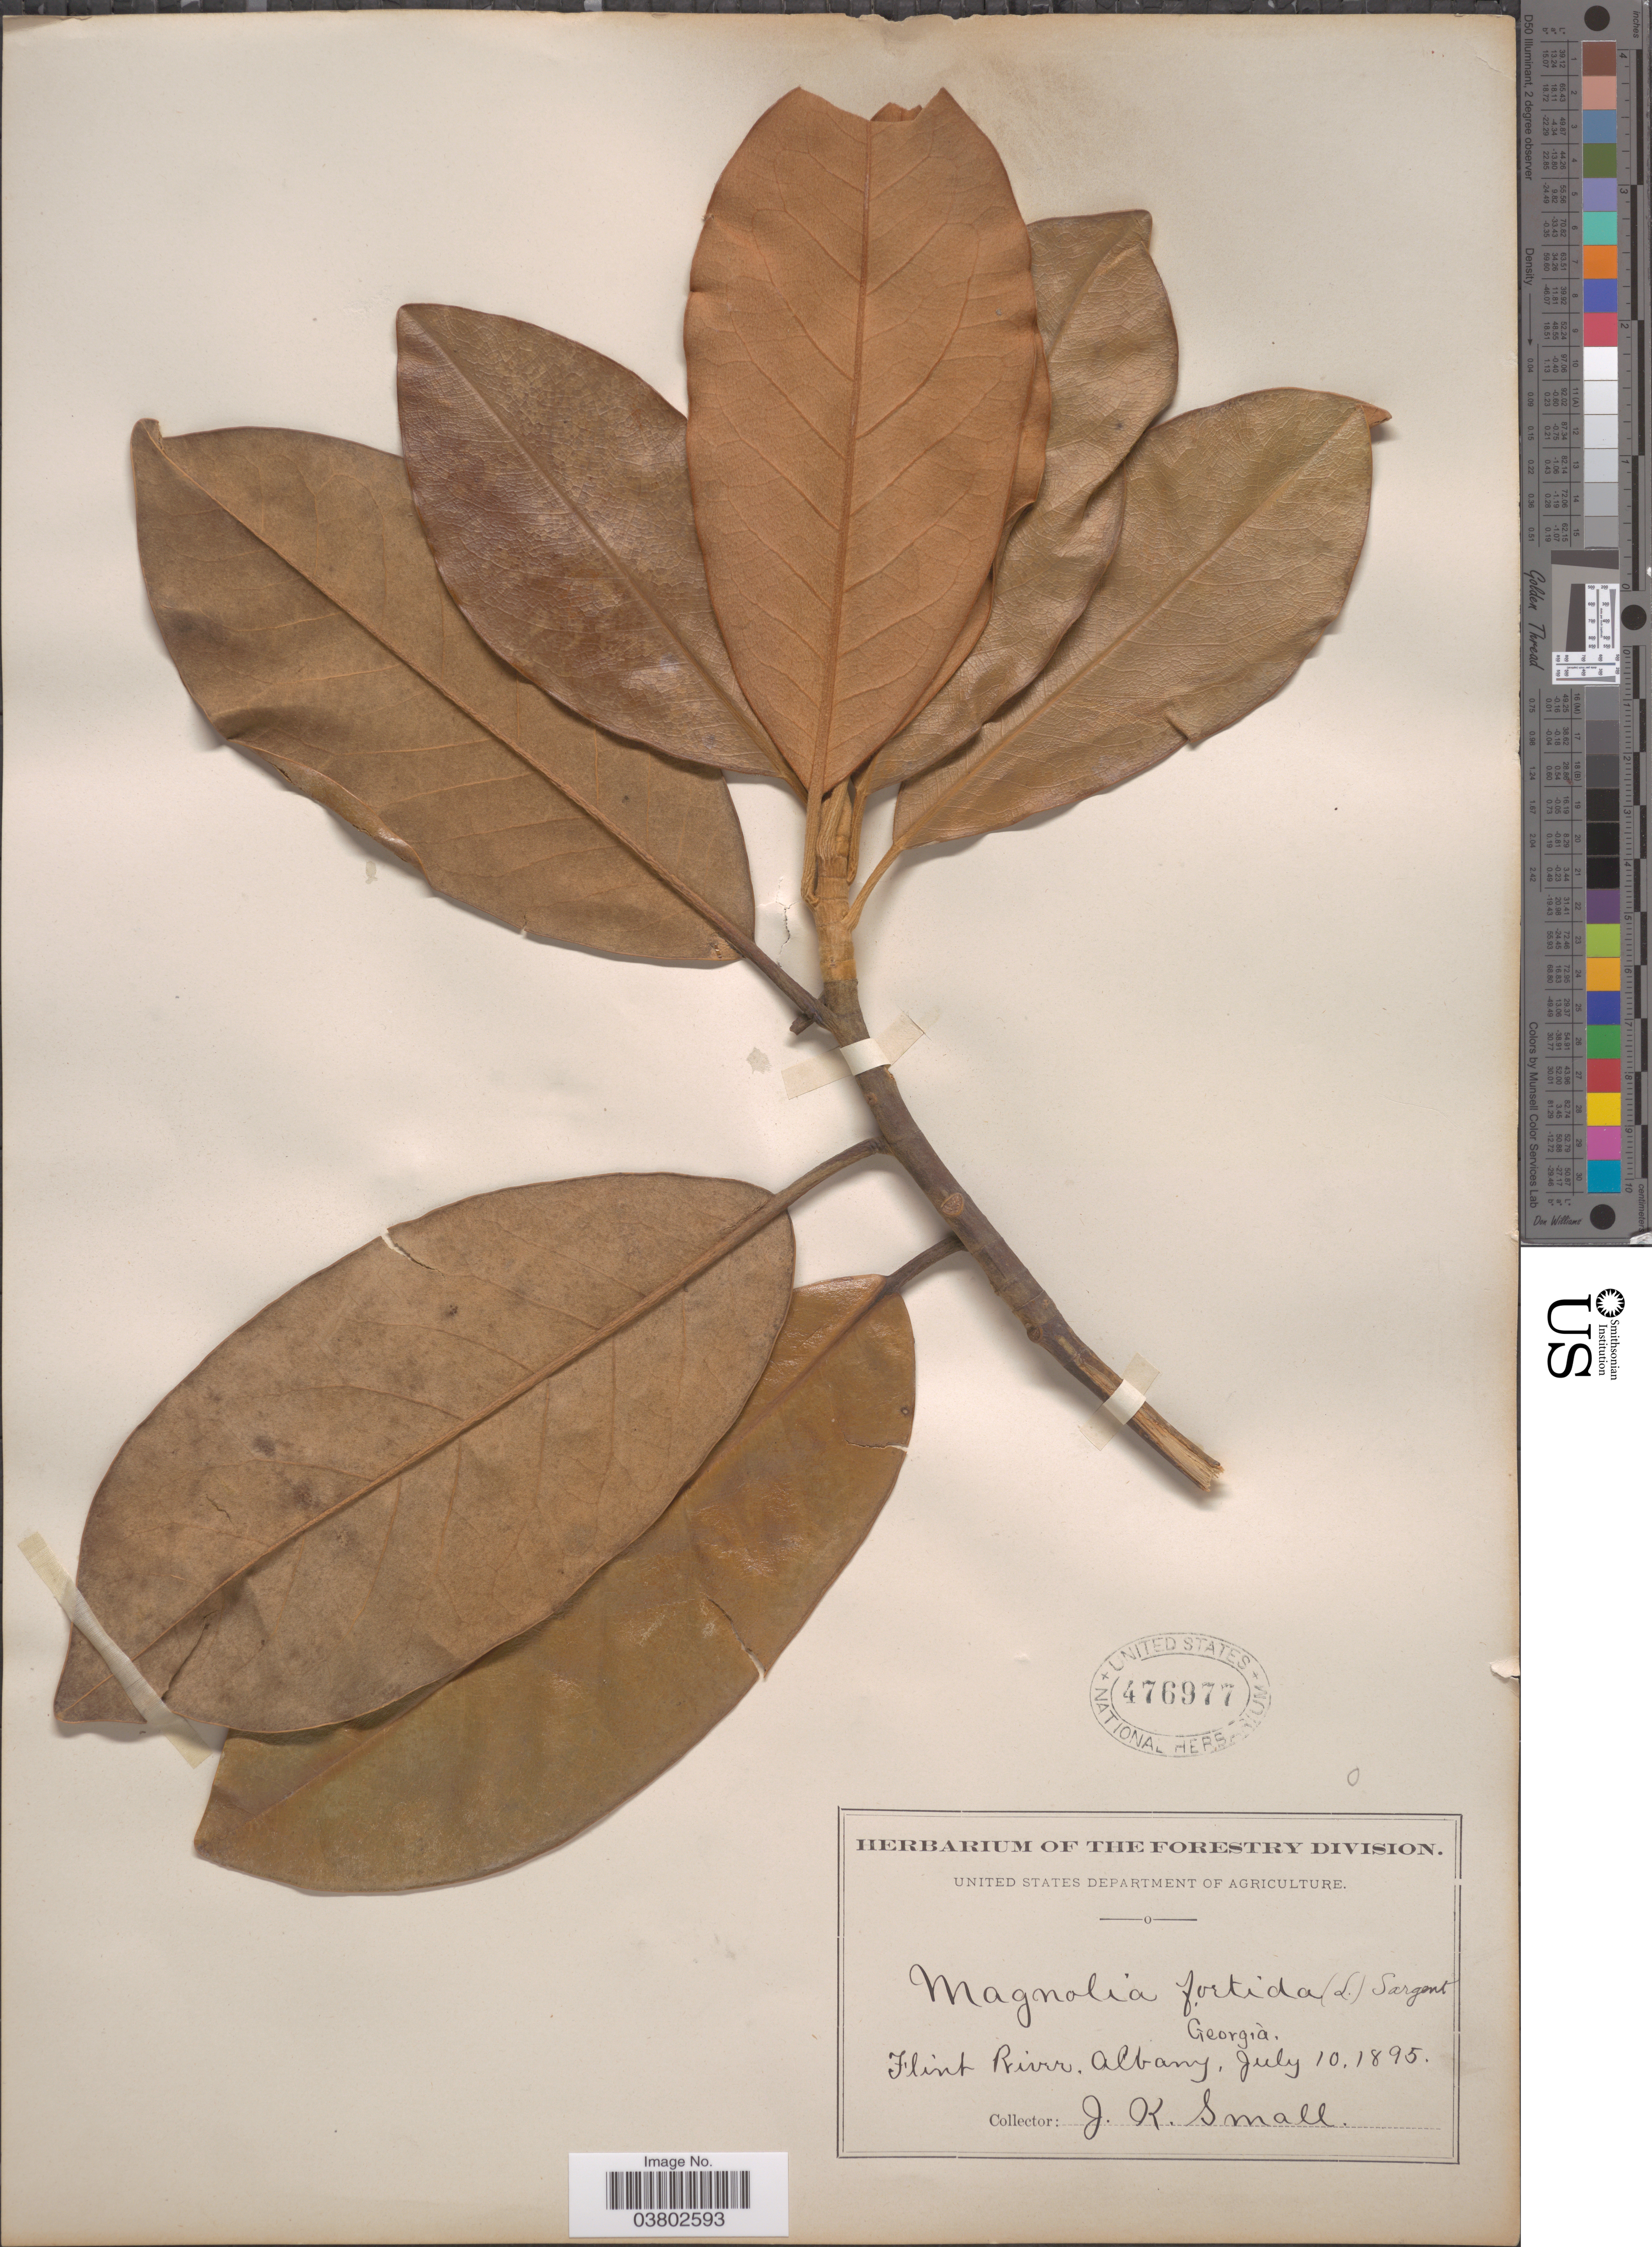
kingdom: Plantae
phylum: Tracheophyta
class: Magnoliopsida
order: Magnoliales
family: Magnoliaceae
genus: Magnolia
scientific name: Magnolia grandiflora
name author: L.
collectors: J. K. Small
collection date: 1895-07-10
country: United States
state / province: Georgia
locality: Flint River, Albany.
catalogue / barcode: US 476977